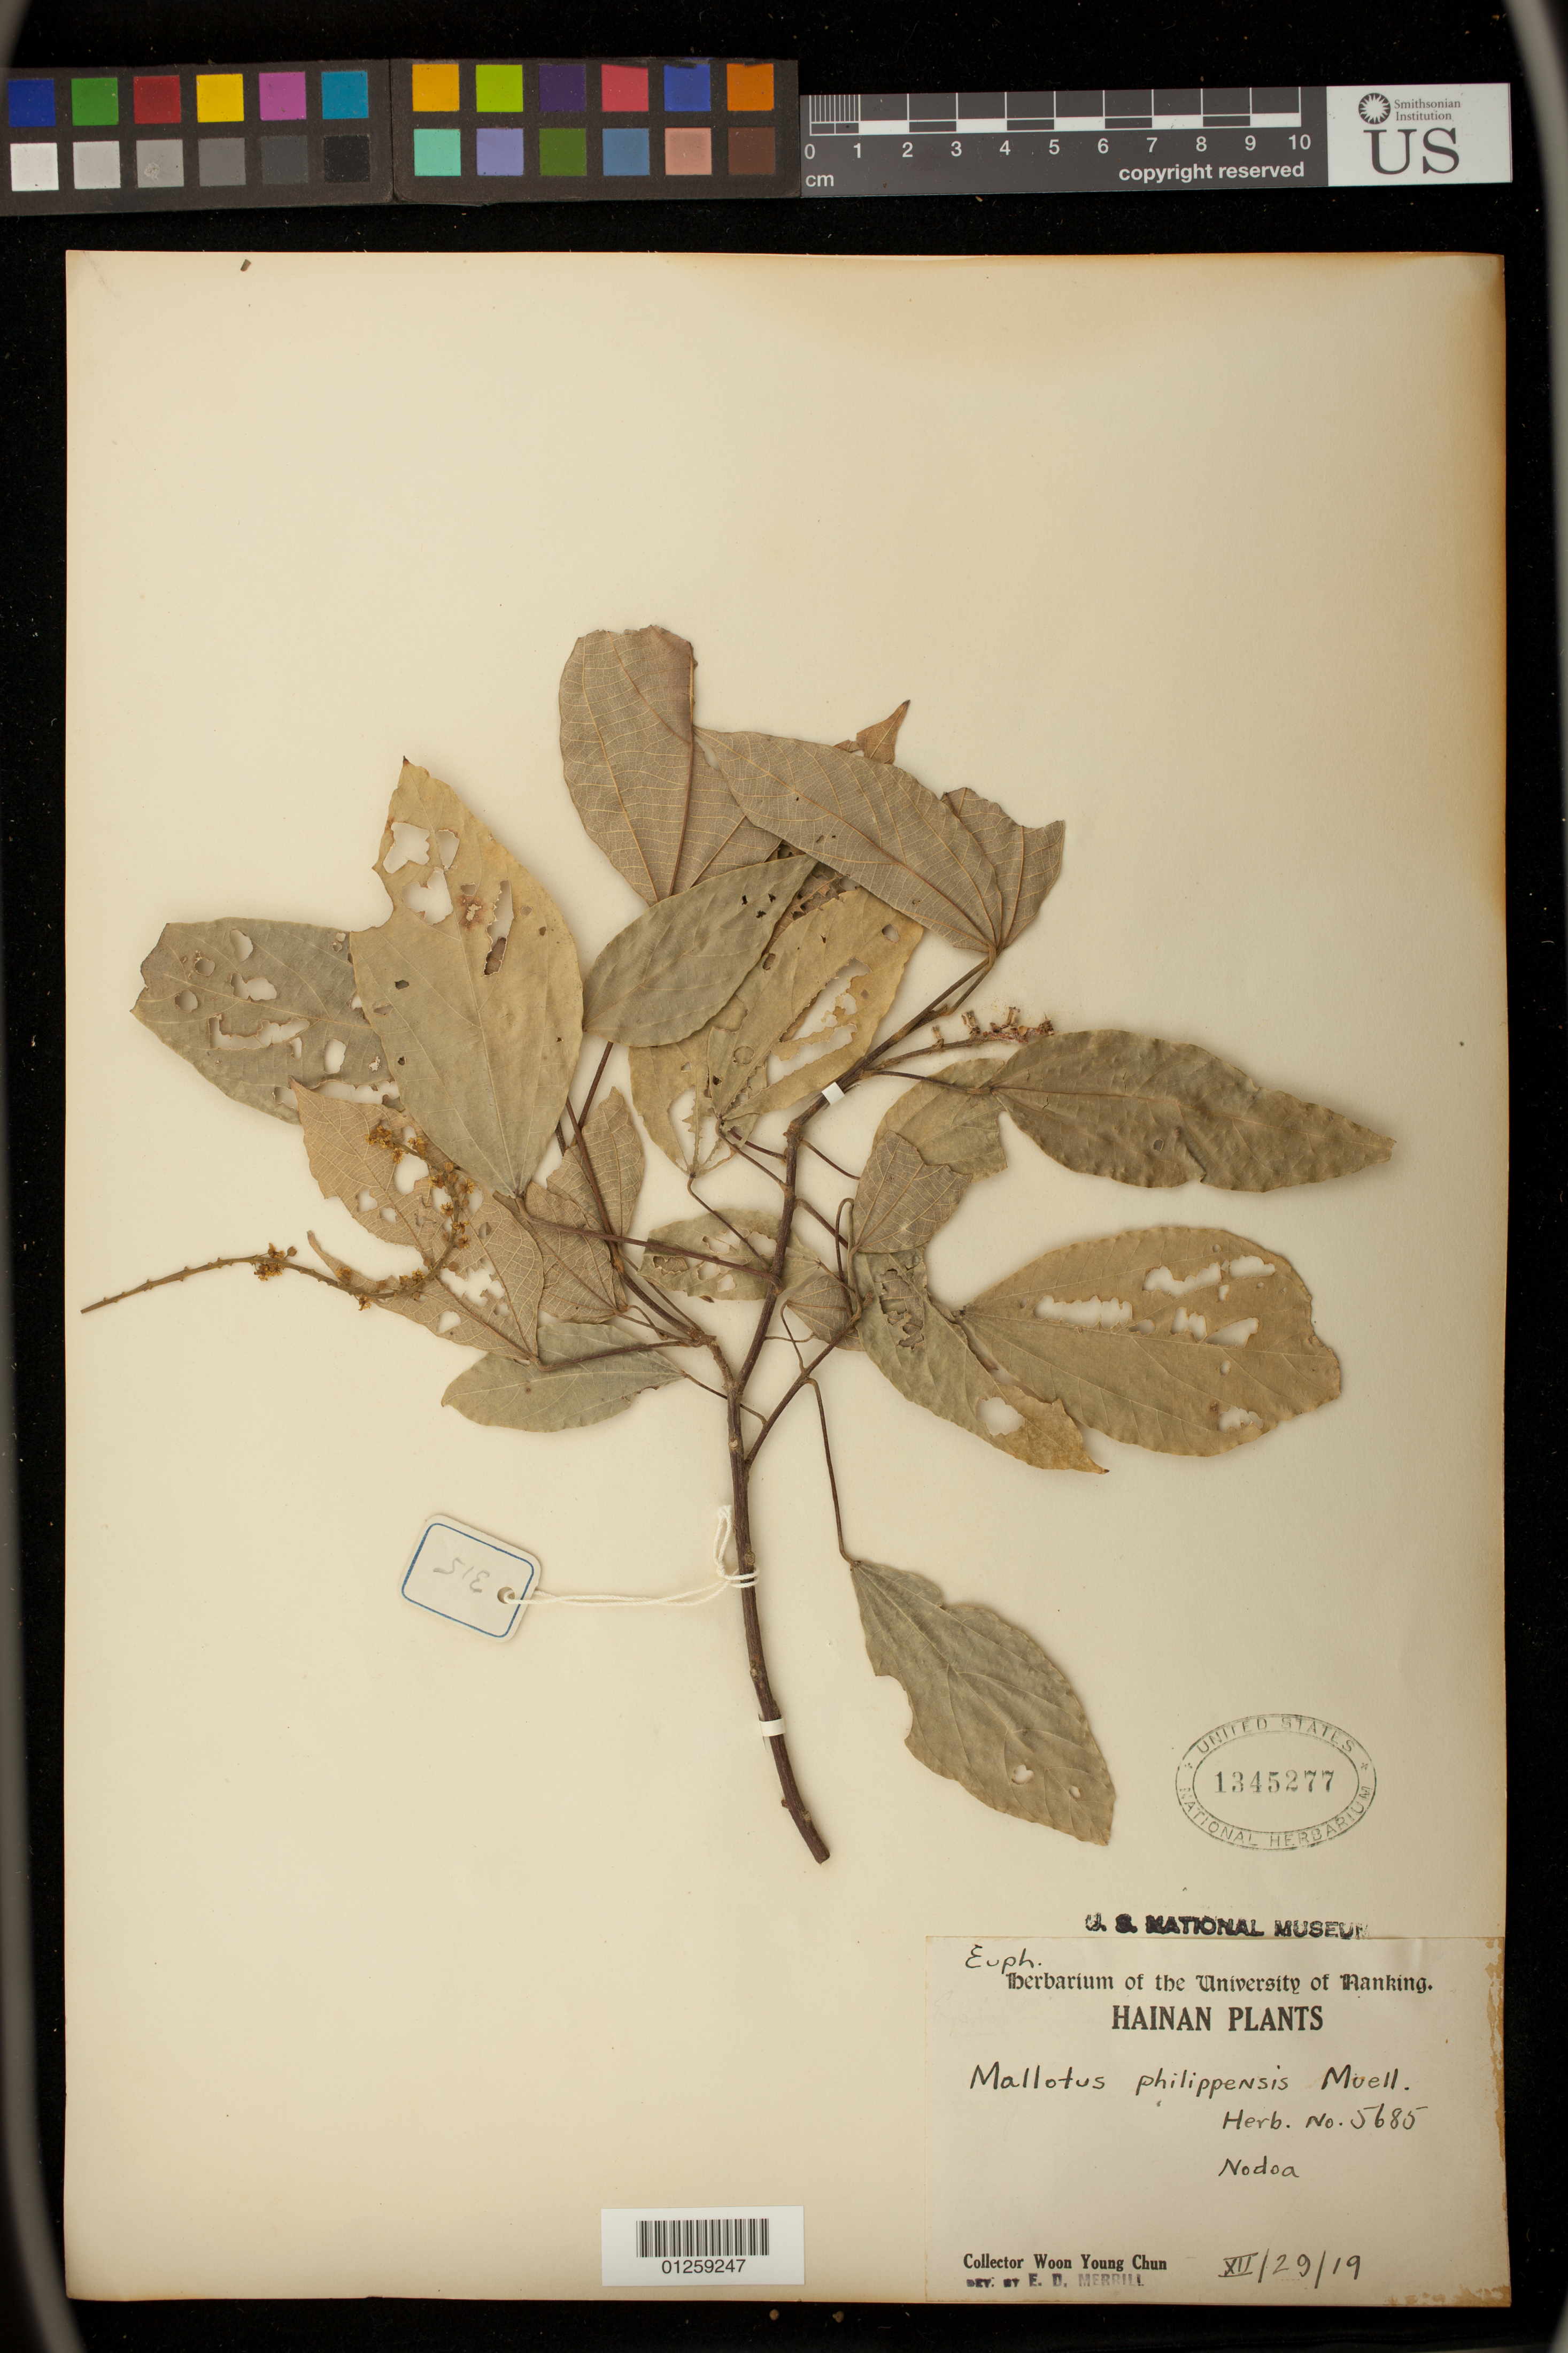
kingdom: Plantae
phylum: Tracheophyta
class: Magnoliopsida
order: Malpighiales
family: Euphorbiaceae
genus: Mallotus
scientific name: Mallotus philippensis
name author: (Lam.) Müll. Arg.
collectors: W. Y. Chun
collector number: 5685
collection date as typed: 19 Dec 29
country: China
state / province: Hainan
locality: Nodoa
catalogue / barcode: US 1345277